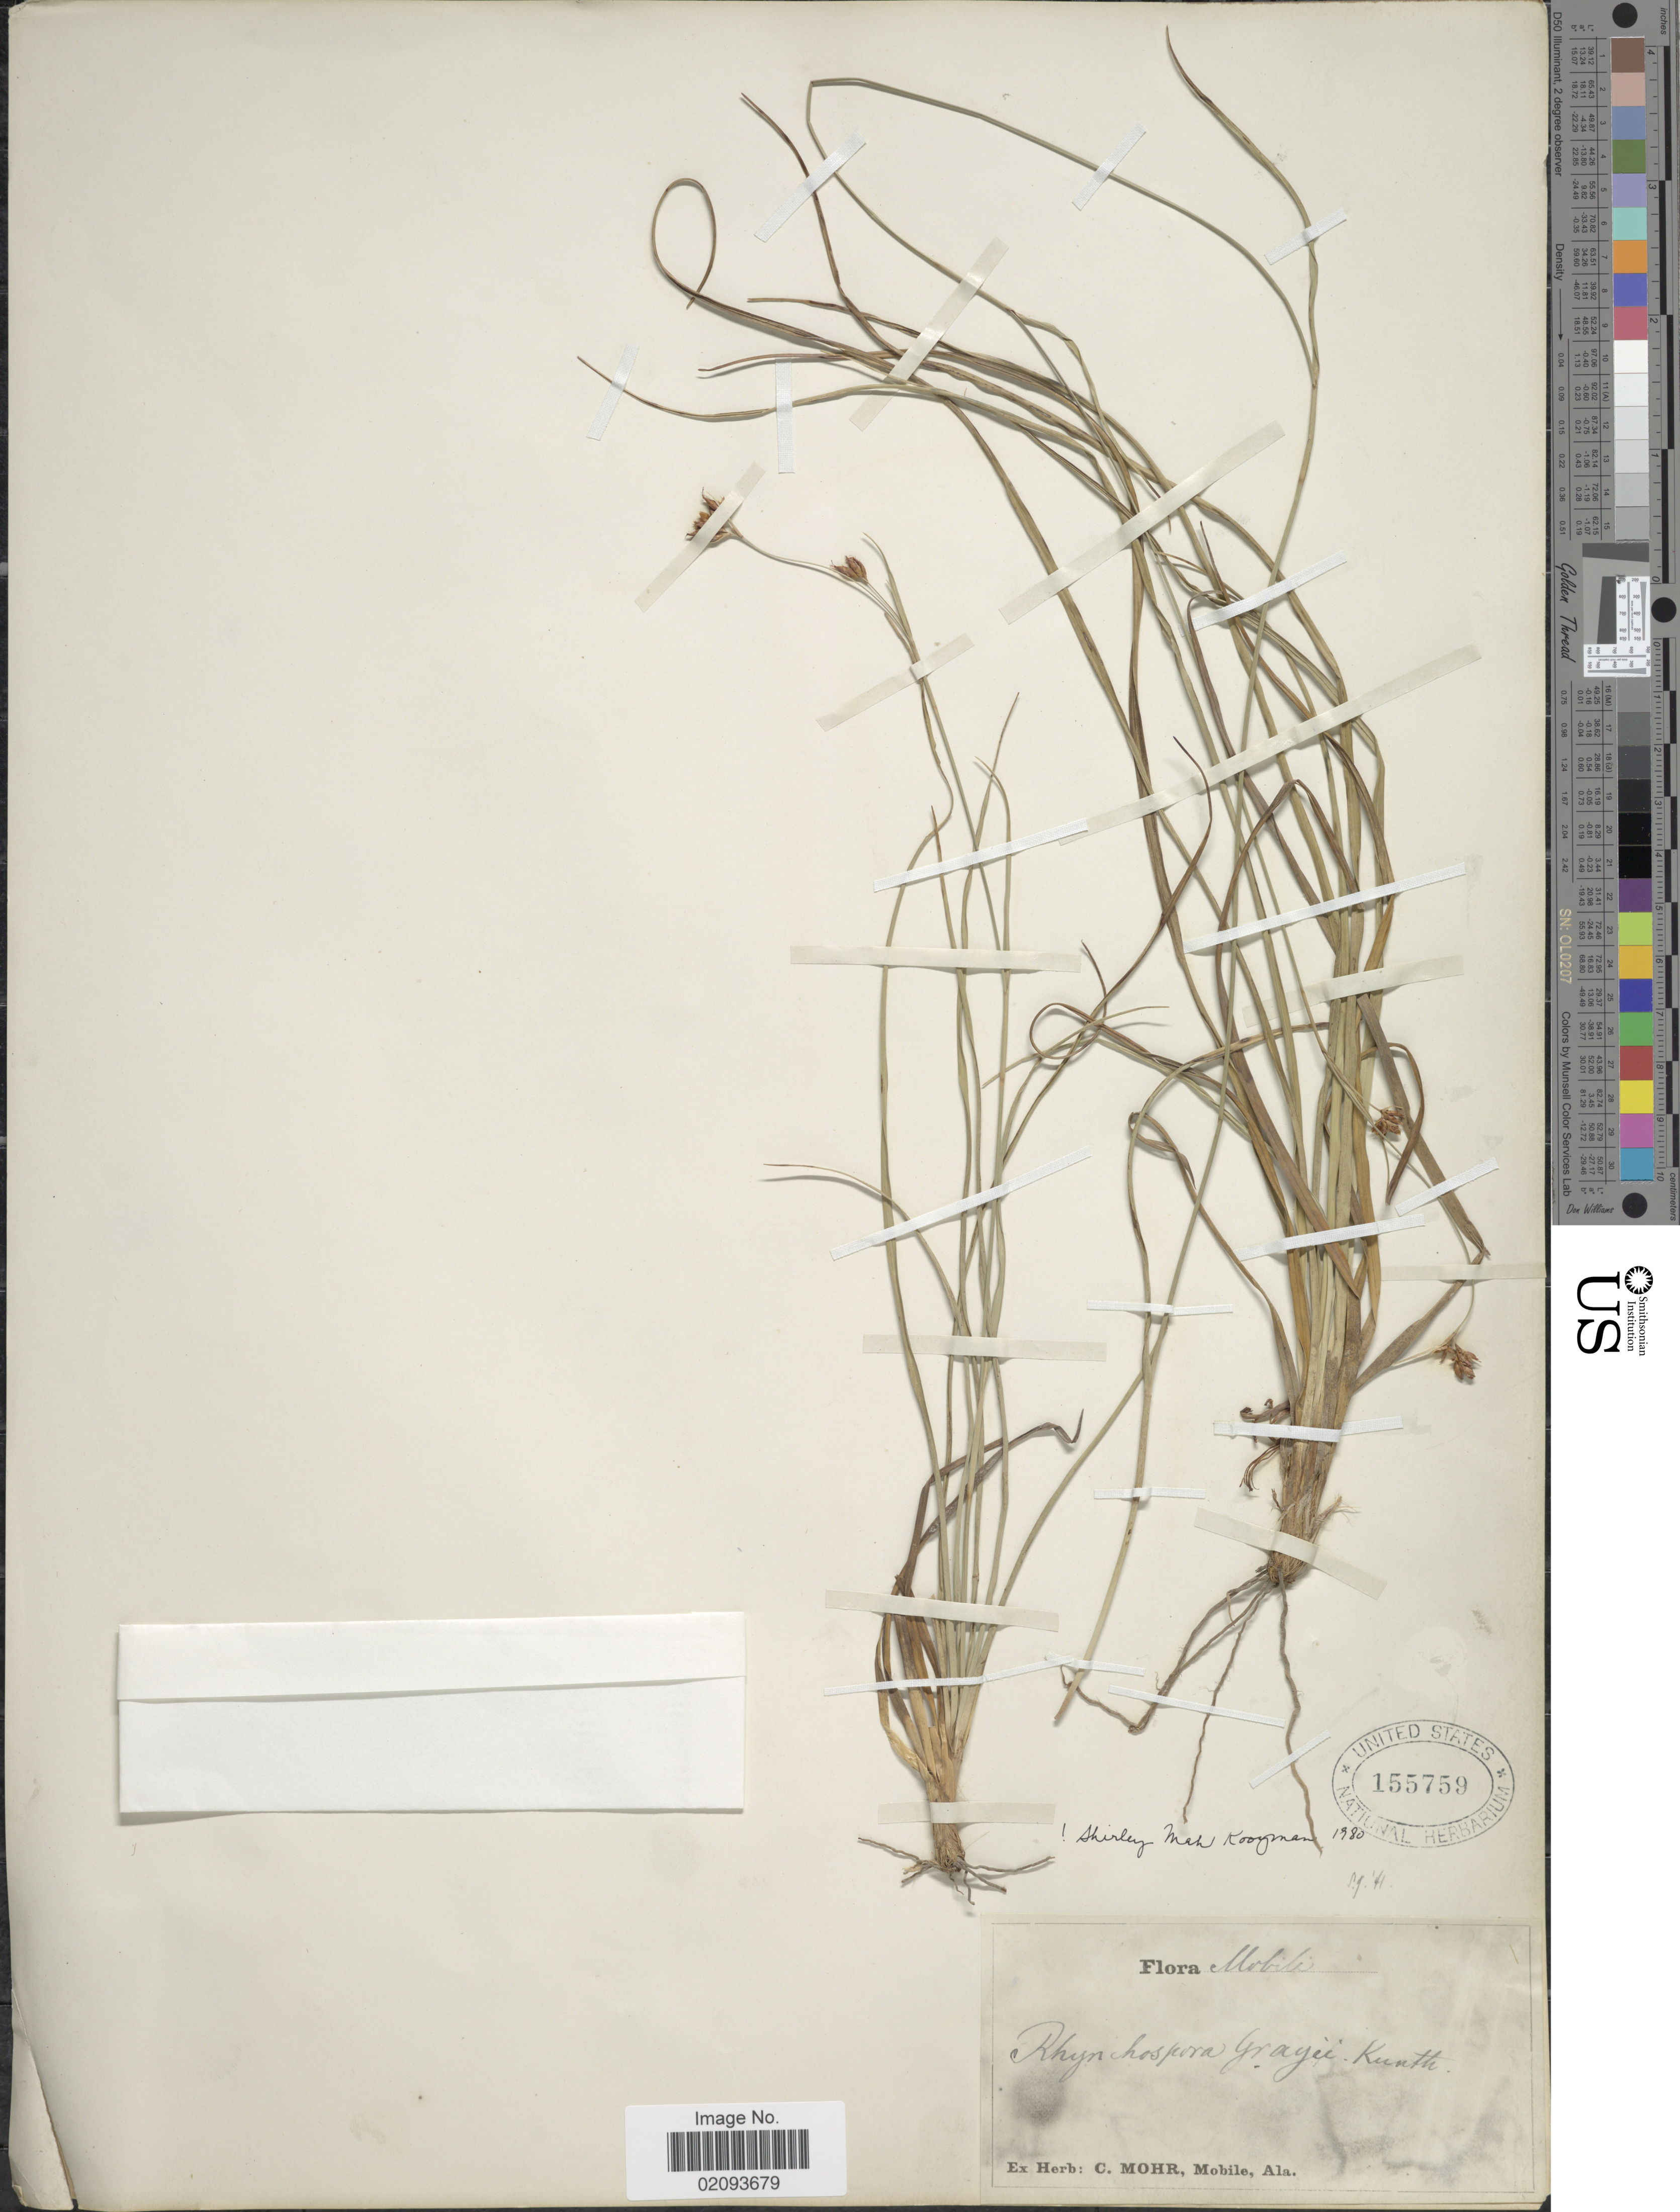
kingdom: Plantae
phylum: Tracheophyta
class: Liliopsida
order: Poales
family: Cyperaceae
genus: Rhynchospora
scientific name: Rhynchospora grayi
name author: Kunth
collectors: ex herb. C. Mohr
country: United States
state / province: Alabama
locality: Mobile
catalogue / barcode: US 155759